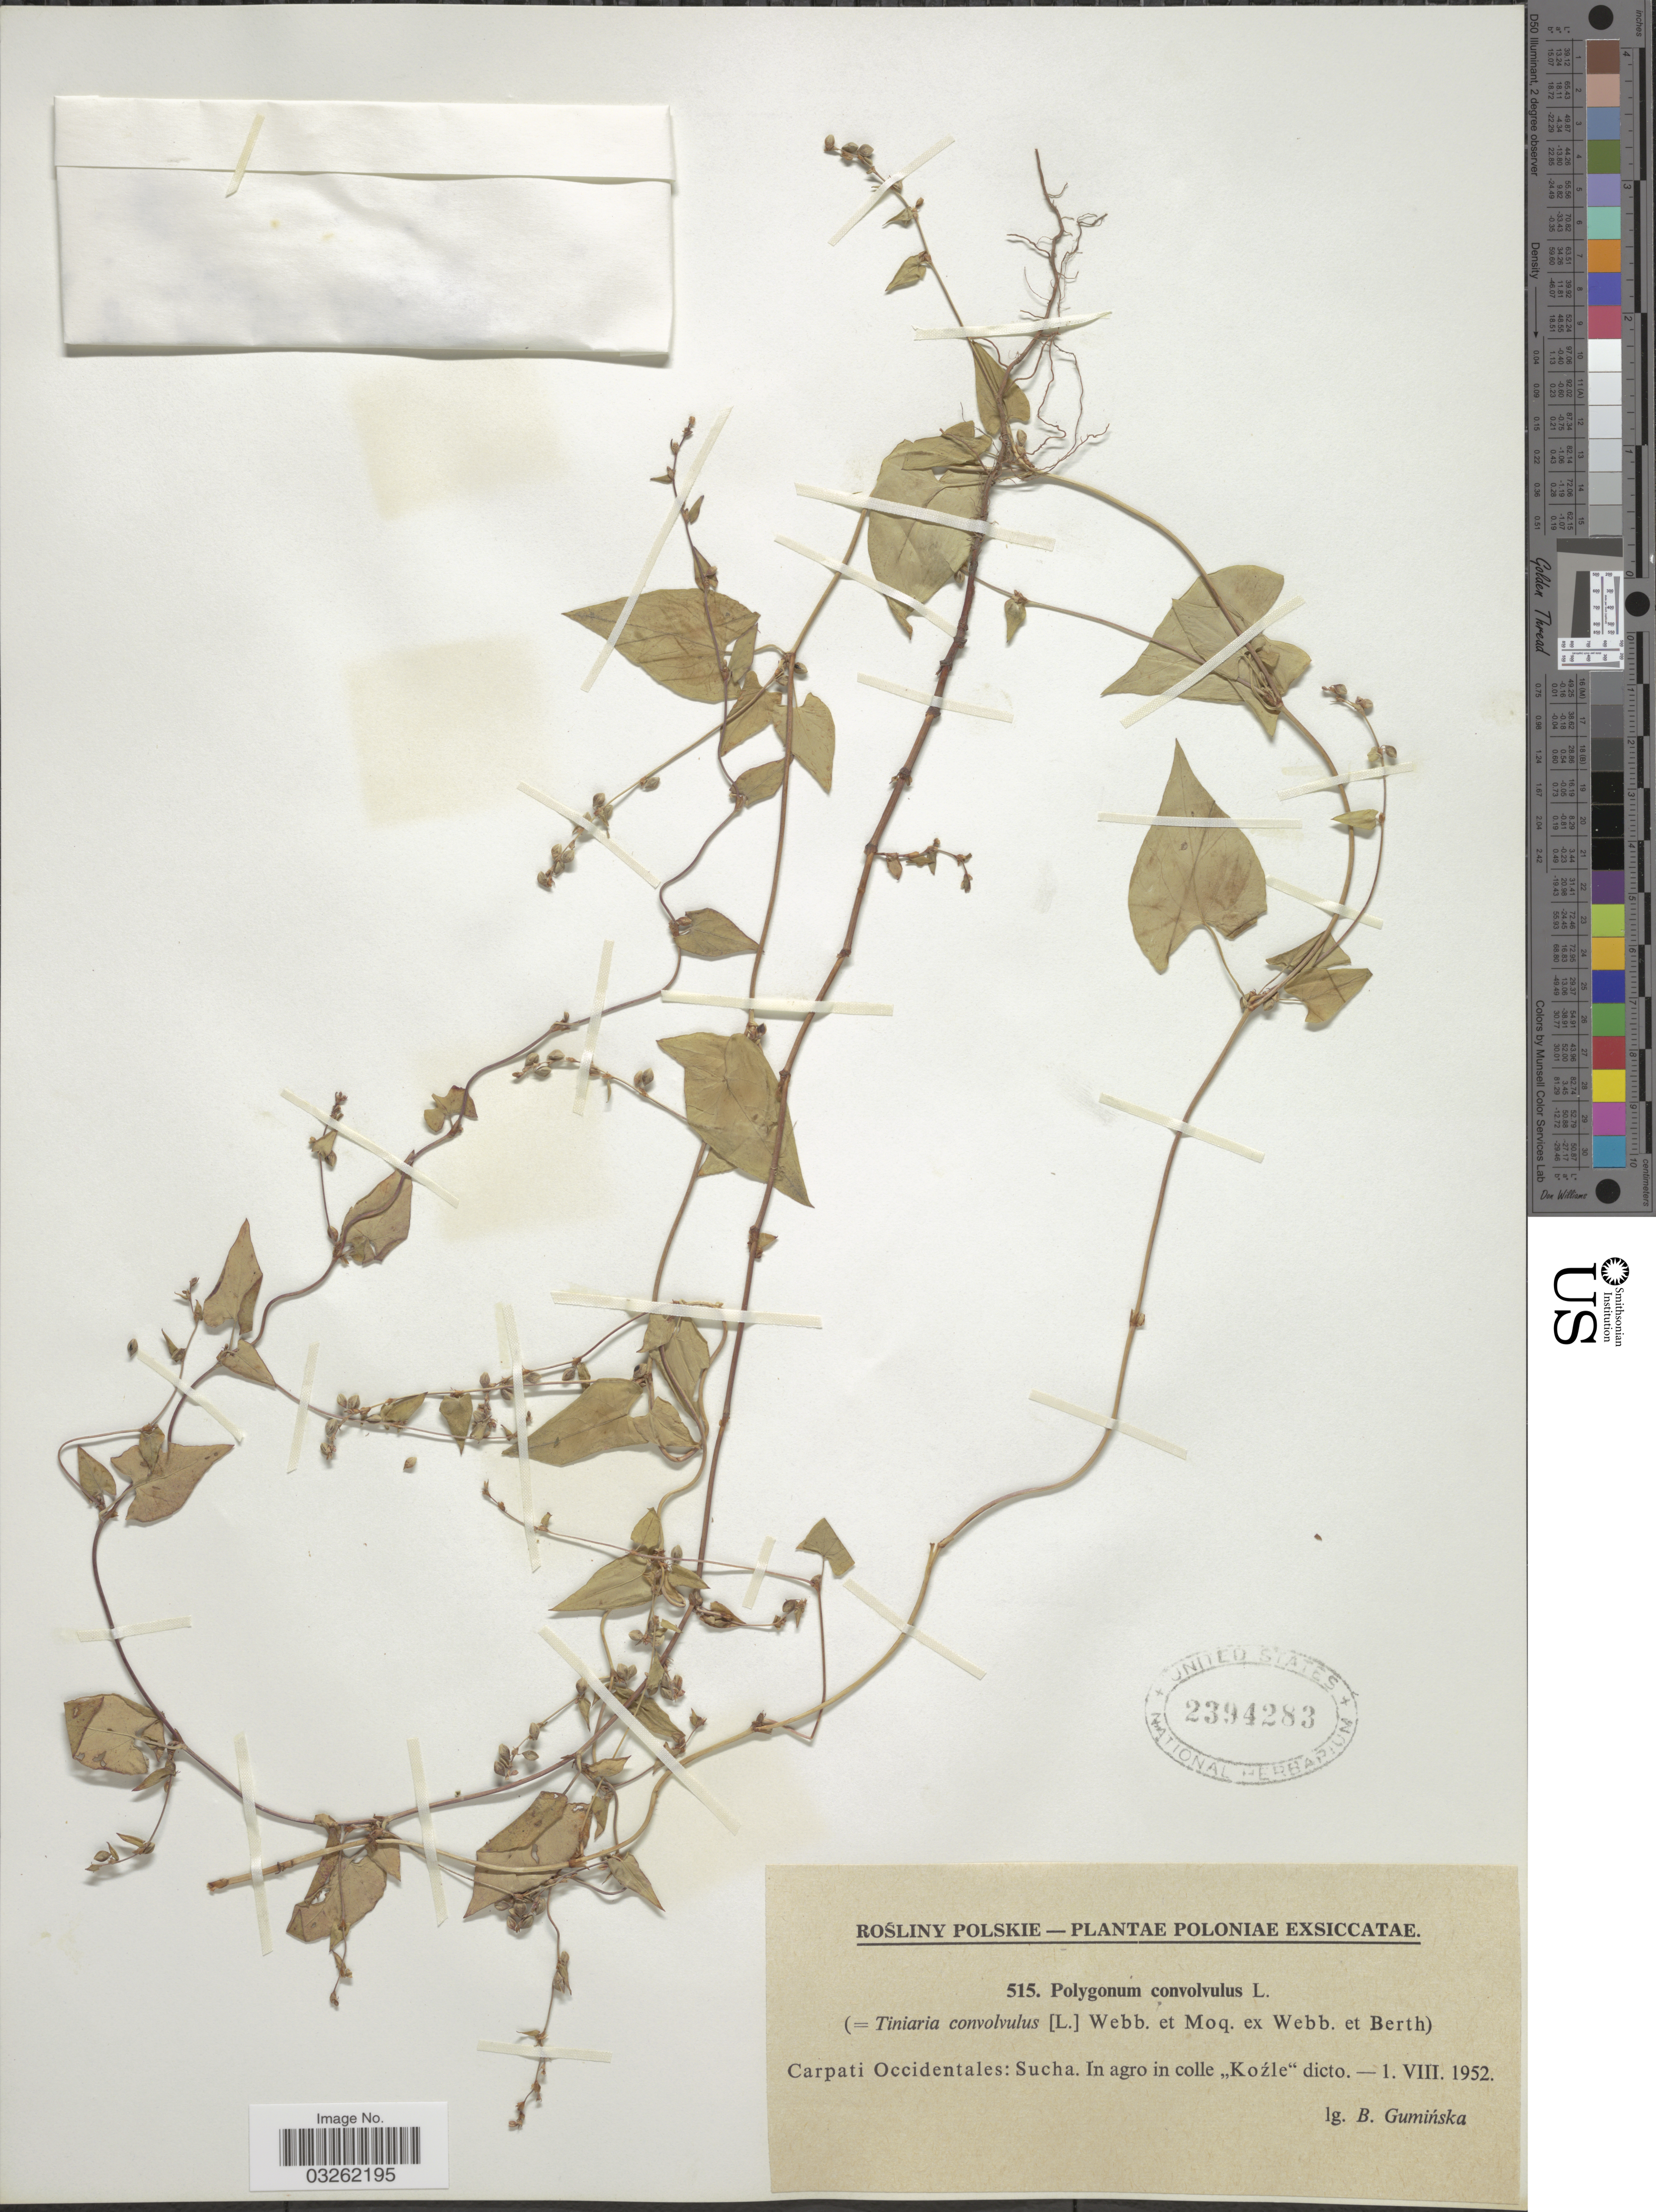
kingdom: Plantae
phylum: Tracheophyta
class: Magnoliopsida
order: Caryophyllales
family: Polygonaceae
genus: Fallopia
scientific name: Fallopia convolvulus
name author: (L.) Á. Löve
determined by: Strong, M. T., (US), Smithsonian Institution - National Museum of Natural History (UNITED STATES)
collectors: B. Gumińska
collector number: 515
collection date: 1952-08-01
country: Poland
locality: Poloniae. Carpati Occidentales: Sucha. In agro in colle "Koźle".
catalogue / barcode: US 2394283